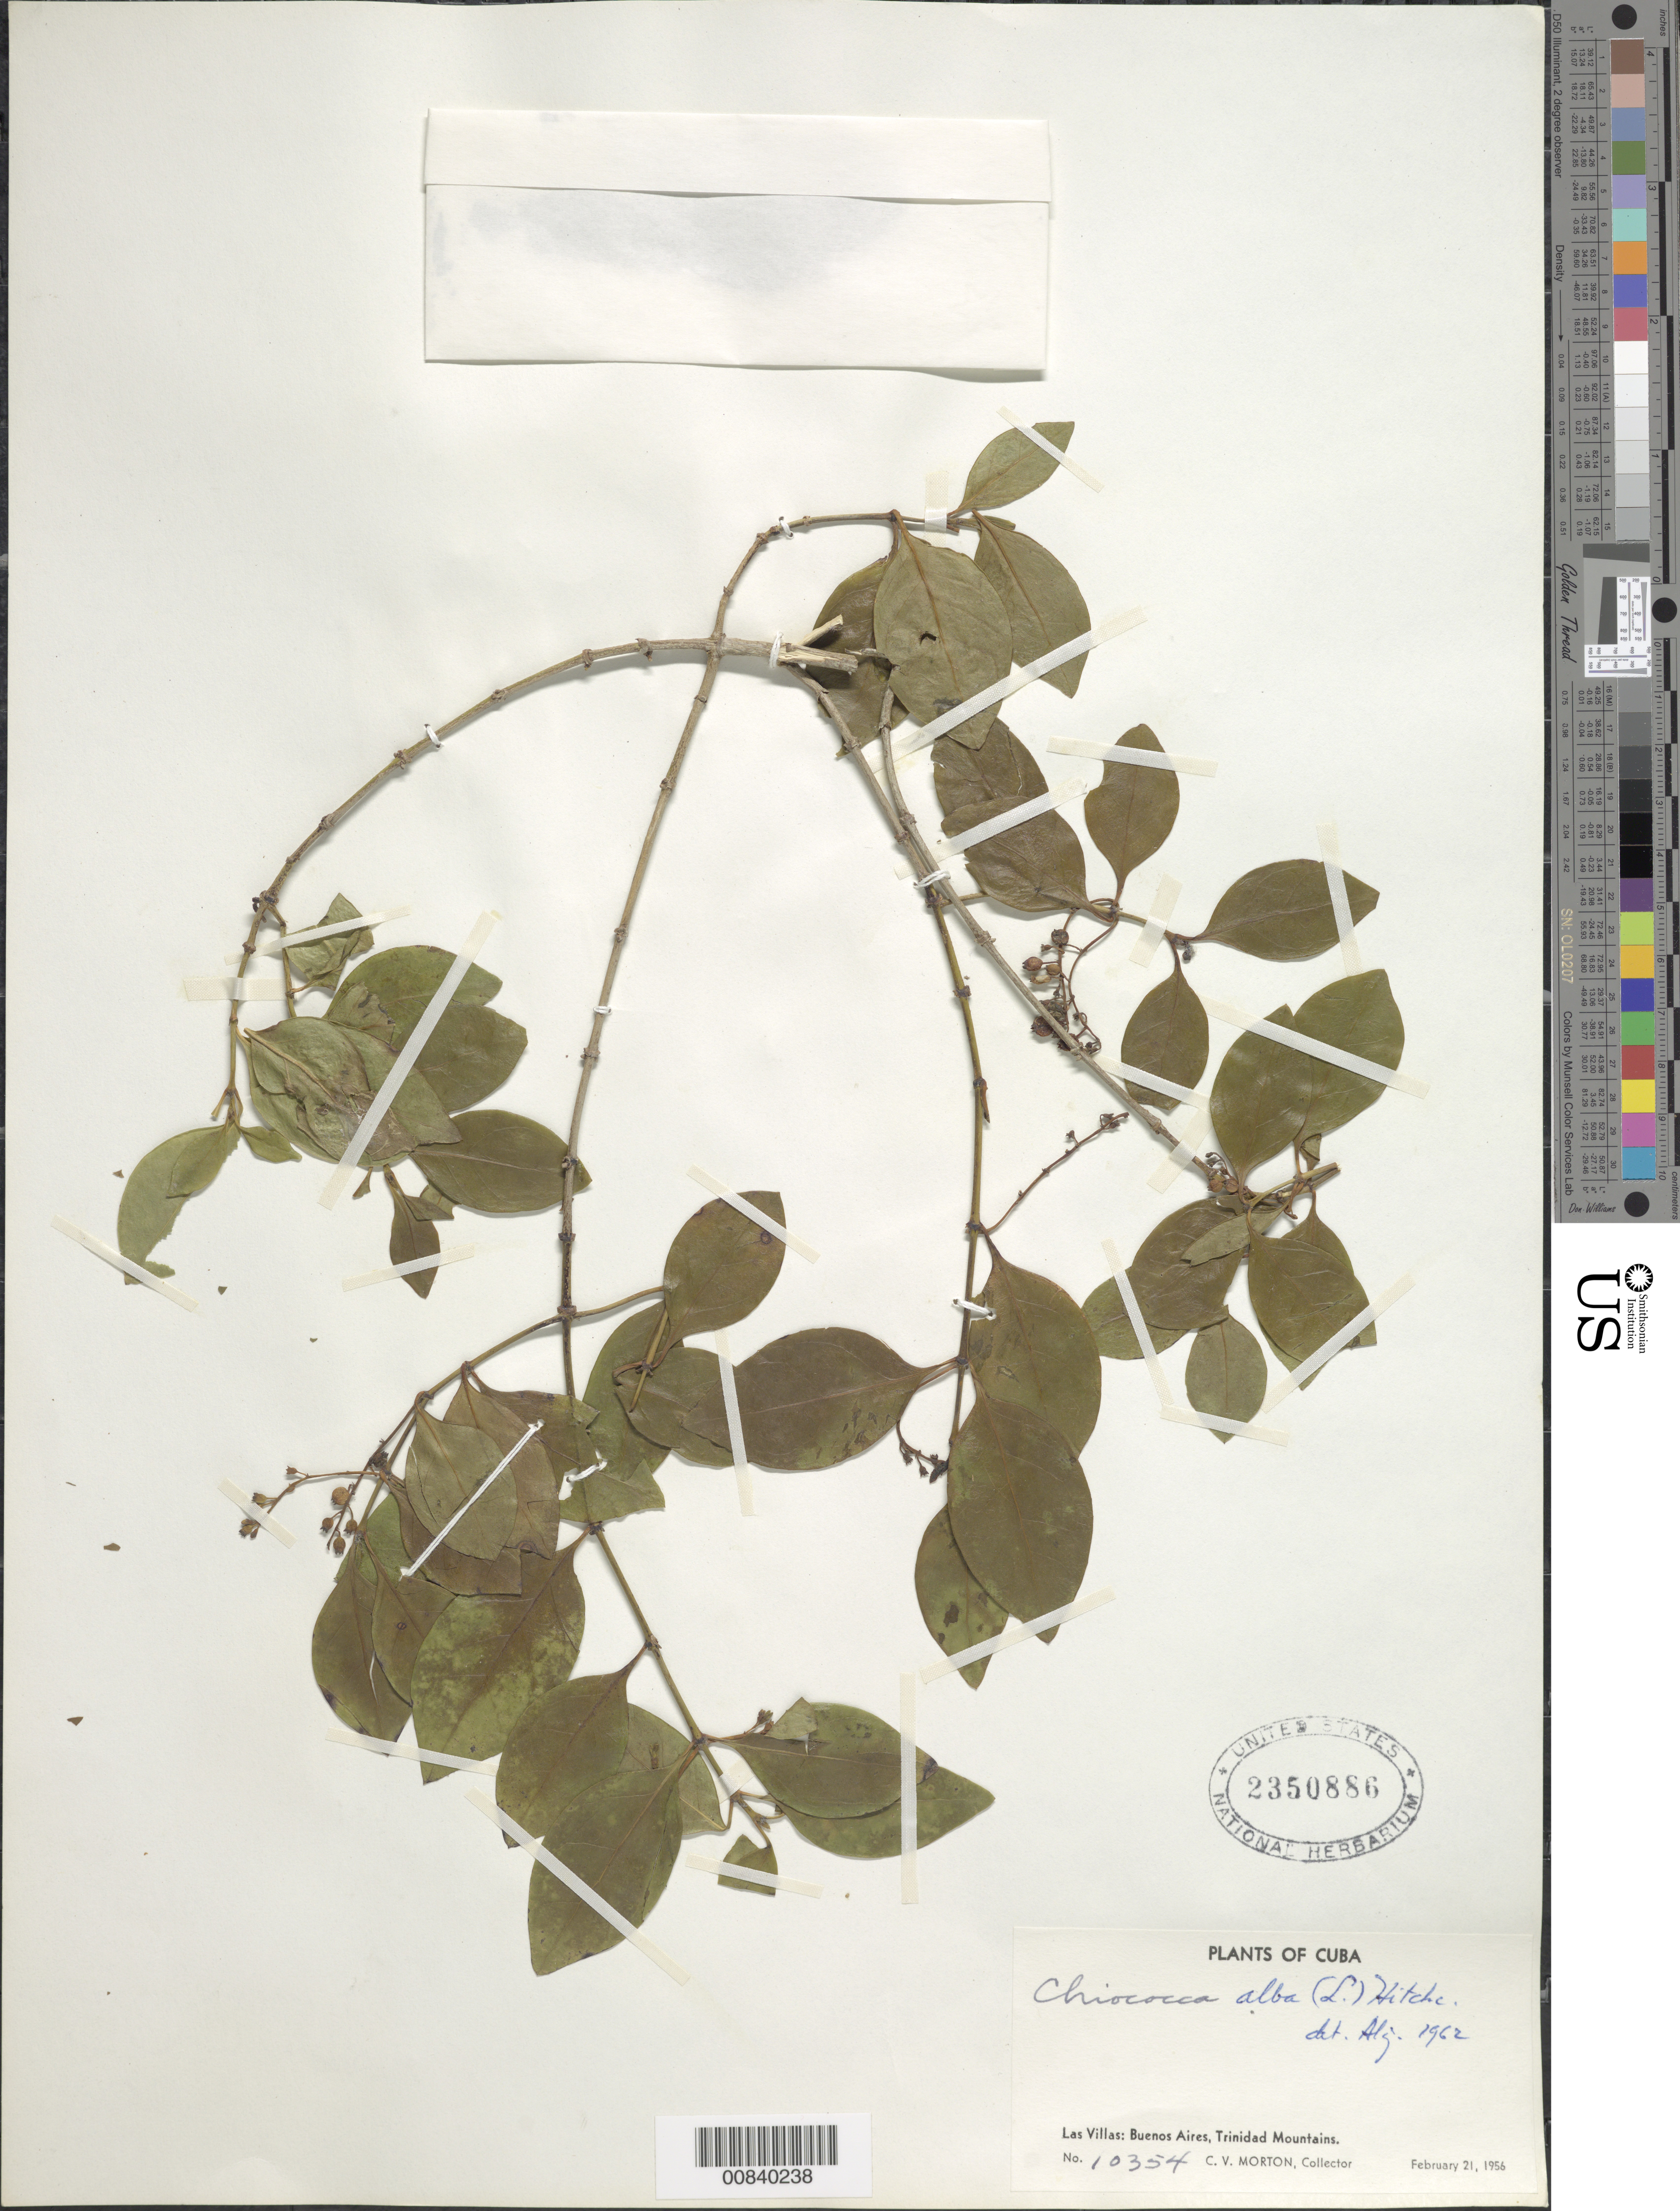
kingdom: Plantae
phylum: Tracheophyta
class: Magnoliopsida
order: Gentianales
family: Rubiaceae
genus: Chiococca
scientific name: Chiococca alba subsp. alba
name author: (L.) Hitchc.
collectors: C. V. Morton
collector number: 10354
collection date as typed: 21 Feb 1956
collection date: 1956-02-21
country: Cuba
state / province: Las Villas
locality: Buenos Aires, Trinidad Mountains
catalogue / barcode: US 2350886